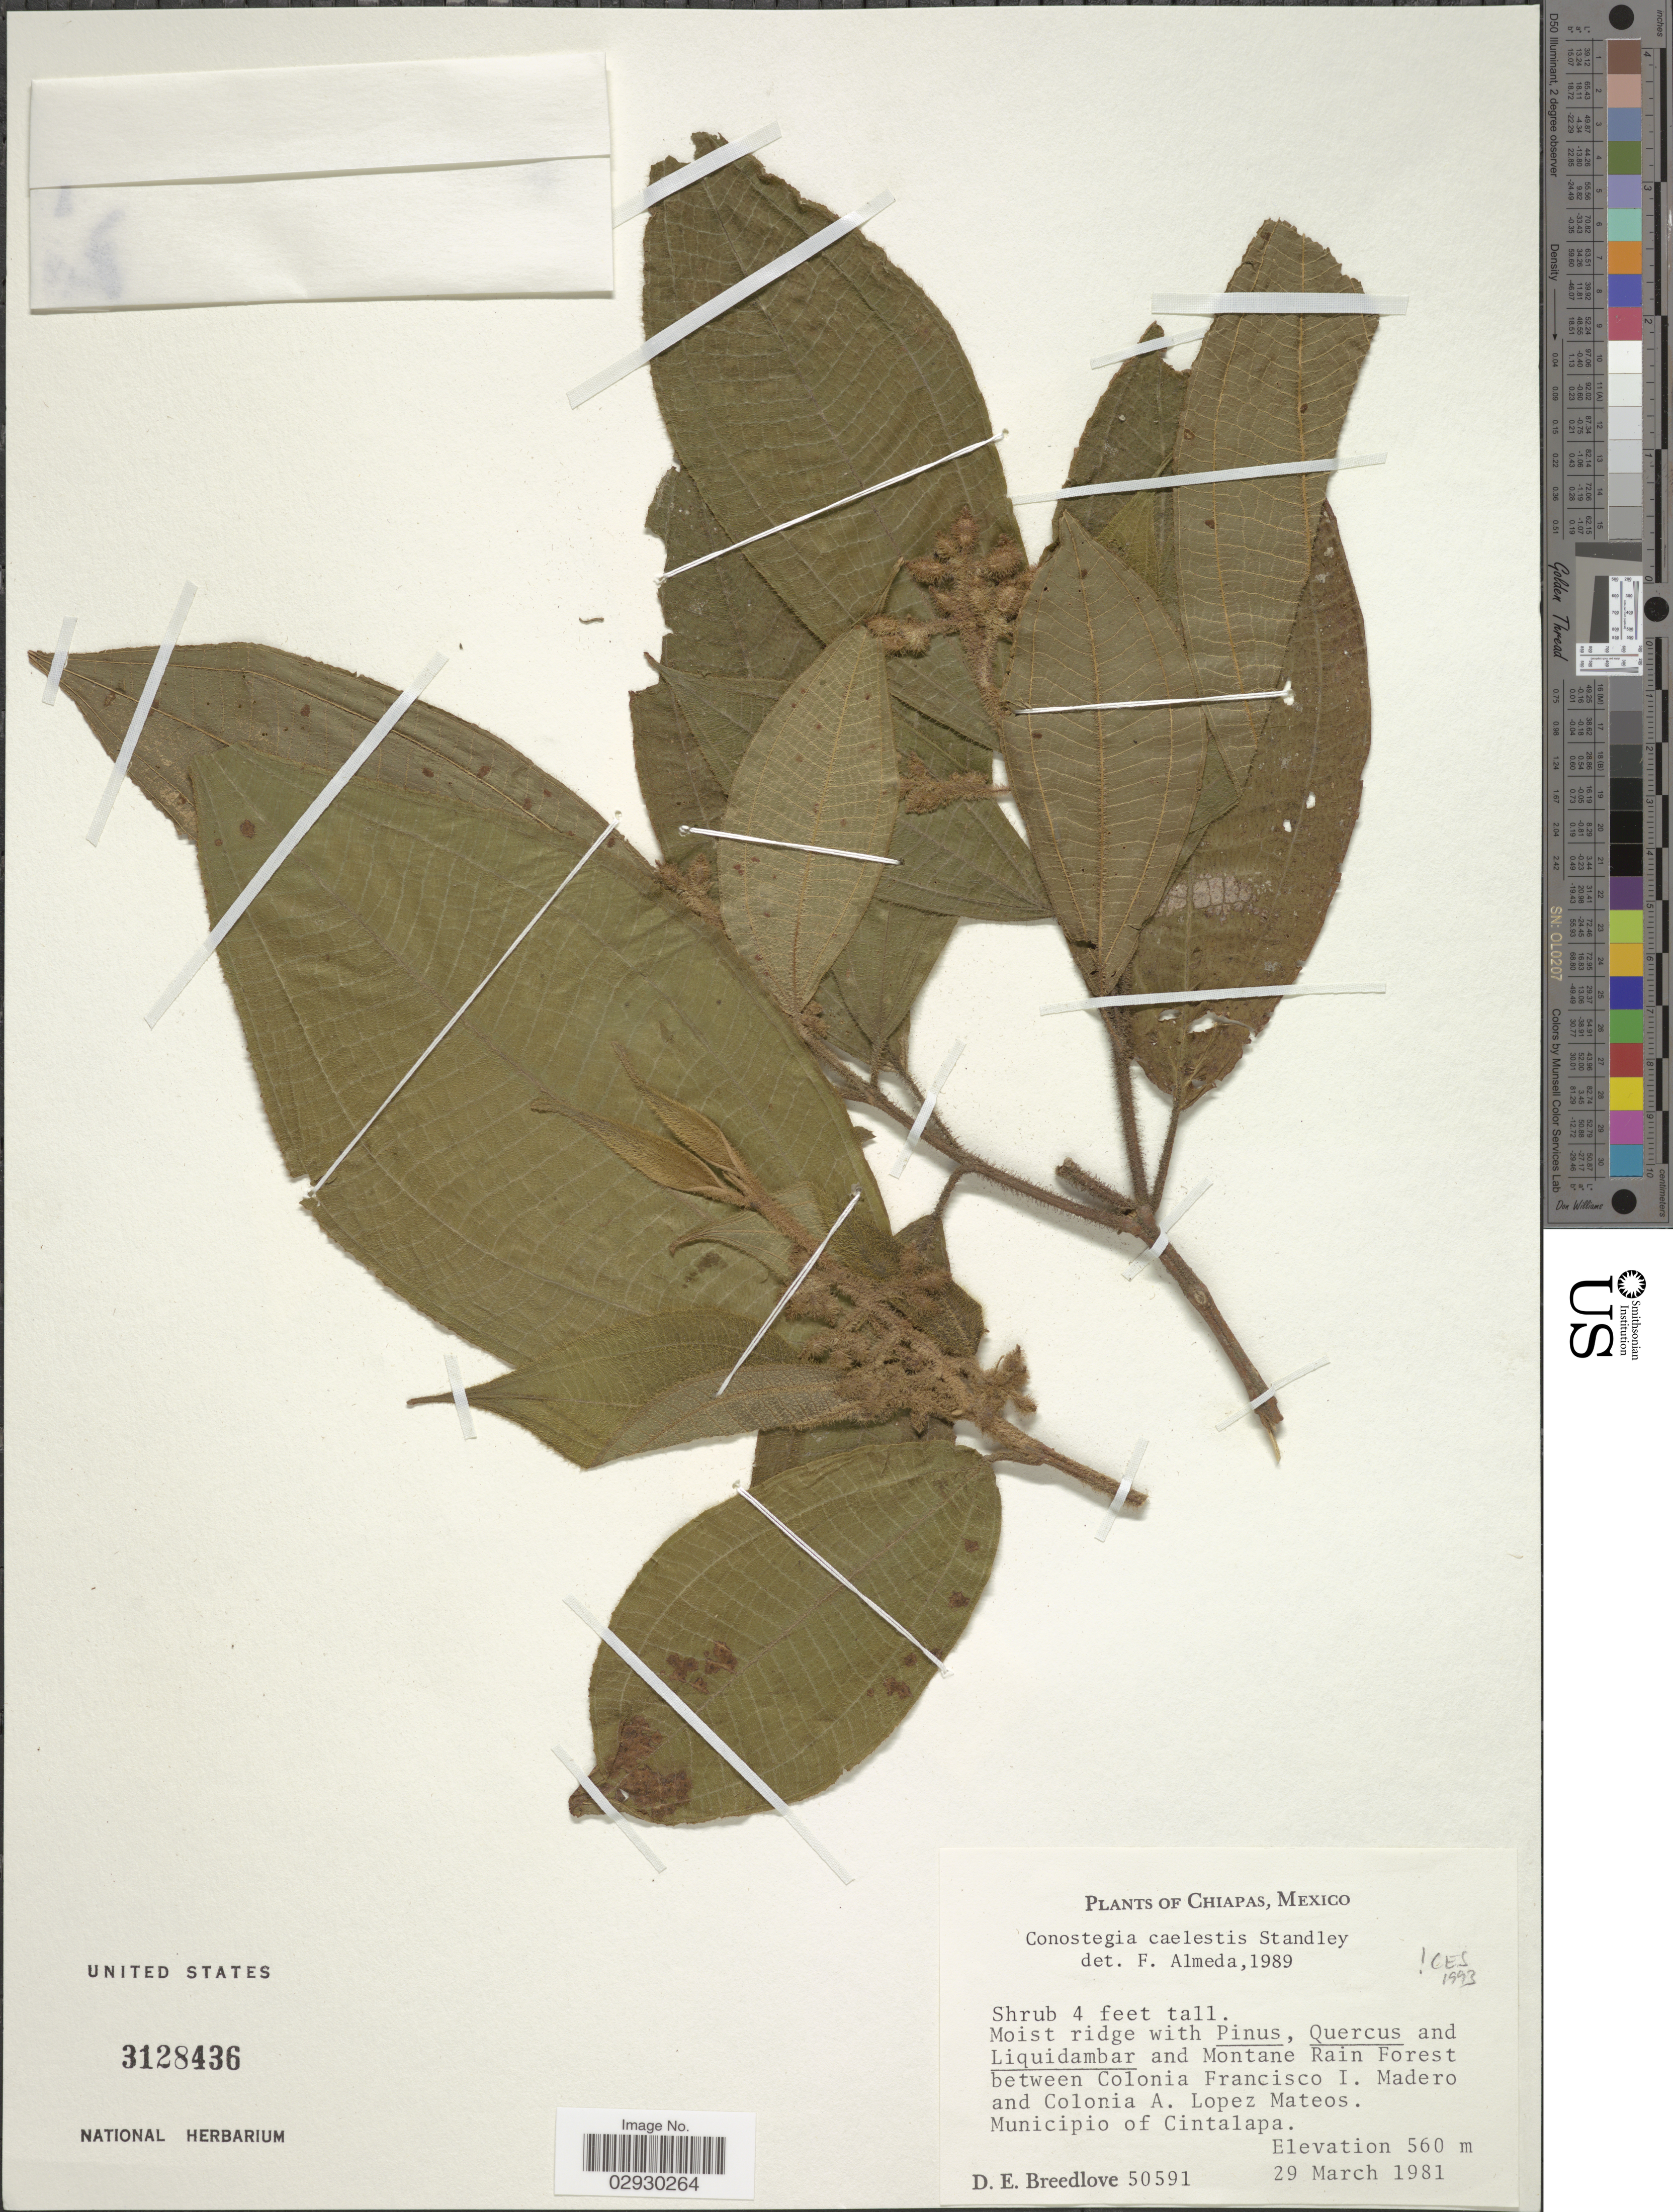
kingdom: Plantae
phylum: Tracheophyta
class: Magnoliopsida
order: Myrtales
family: Melastomataceae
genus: Conostegia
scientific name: Conostegia caelestis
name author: Standl.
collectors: D. E. Breedlove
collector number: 50591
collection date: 1981-03-29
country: Mexico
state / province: Chiapas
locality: And Montane Rain Forest between Colonia Francisco I. Madero and Colonia A. Lopez Mateos. Municipio of Cintalapa.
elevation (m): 560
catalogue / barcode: US 3128436